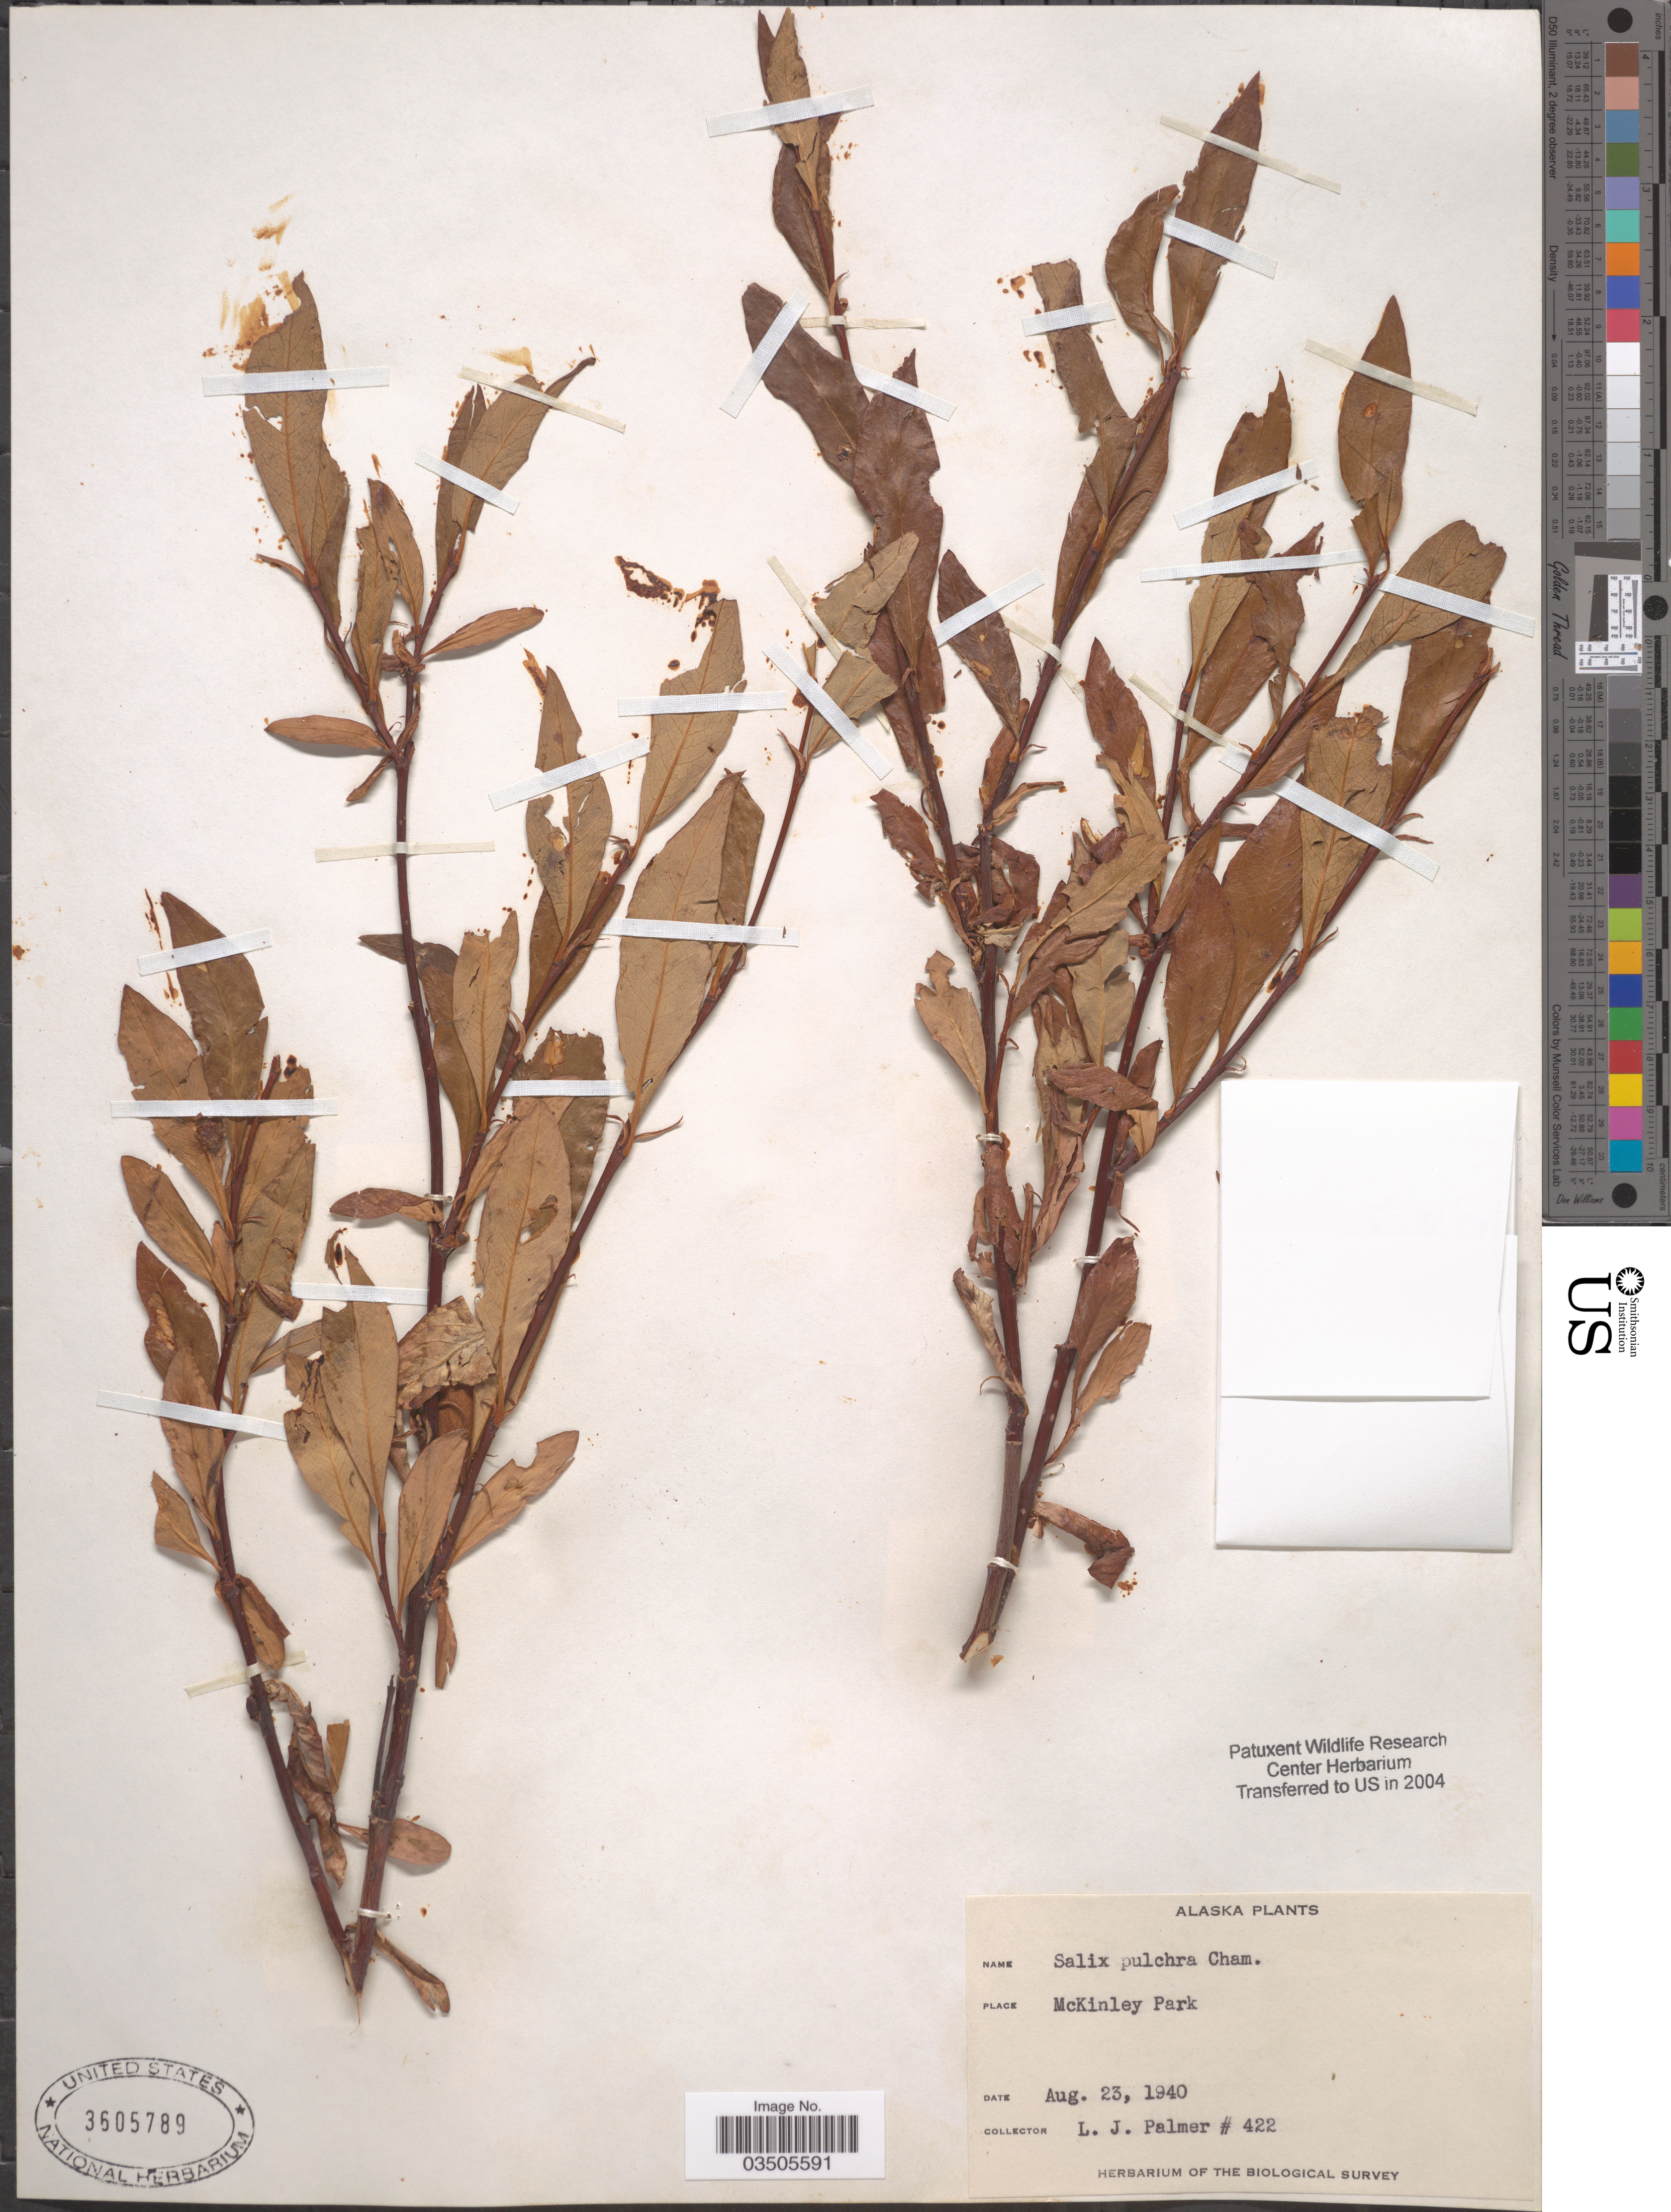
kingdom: Plantae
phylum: Tracheophyta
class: Magnoliopsida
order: Malpighiales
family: Salicaceae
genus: Salix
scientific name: Salix pulchra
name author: Cham.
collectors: L. J. Palmer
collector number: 422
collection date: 1940-08-23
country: United States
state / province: Alaska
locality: McKinley Park.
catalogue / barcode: US 3605789